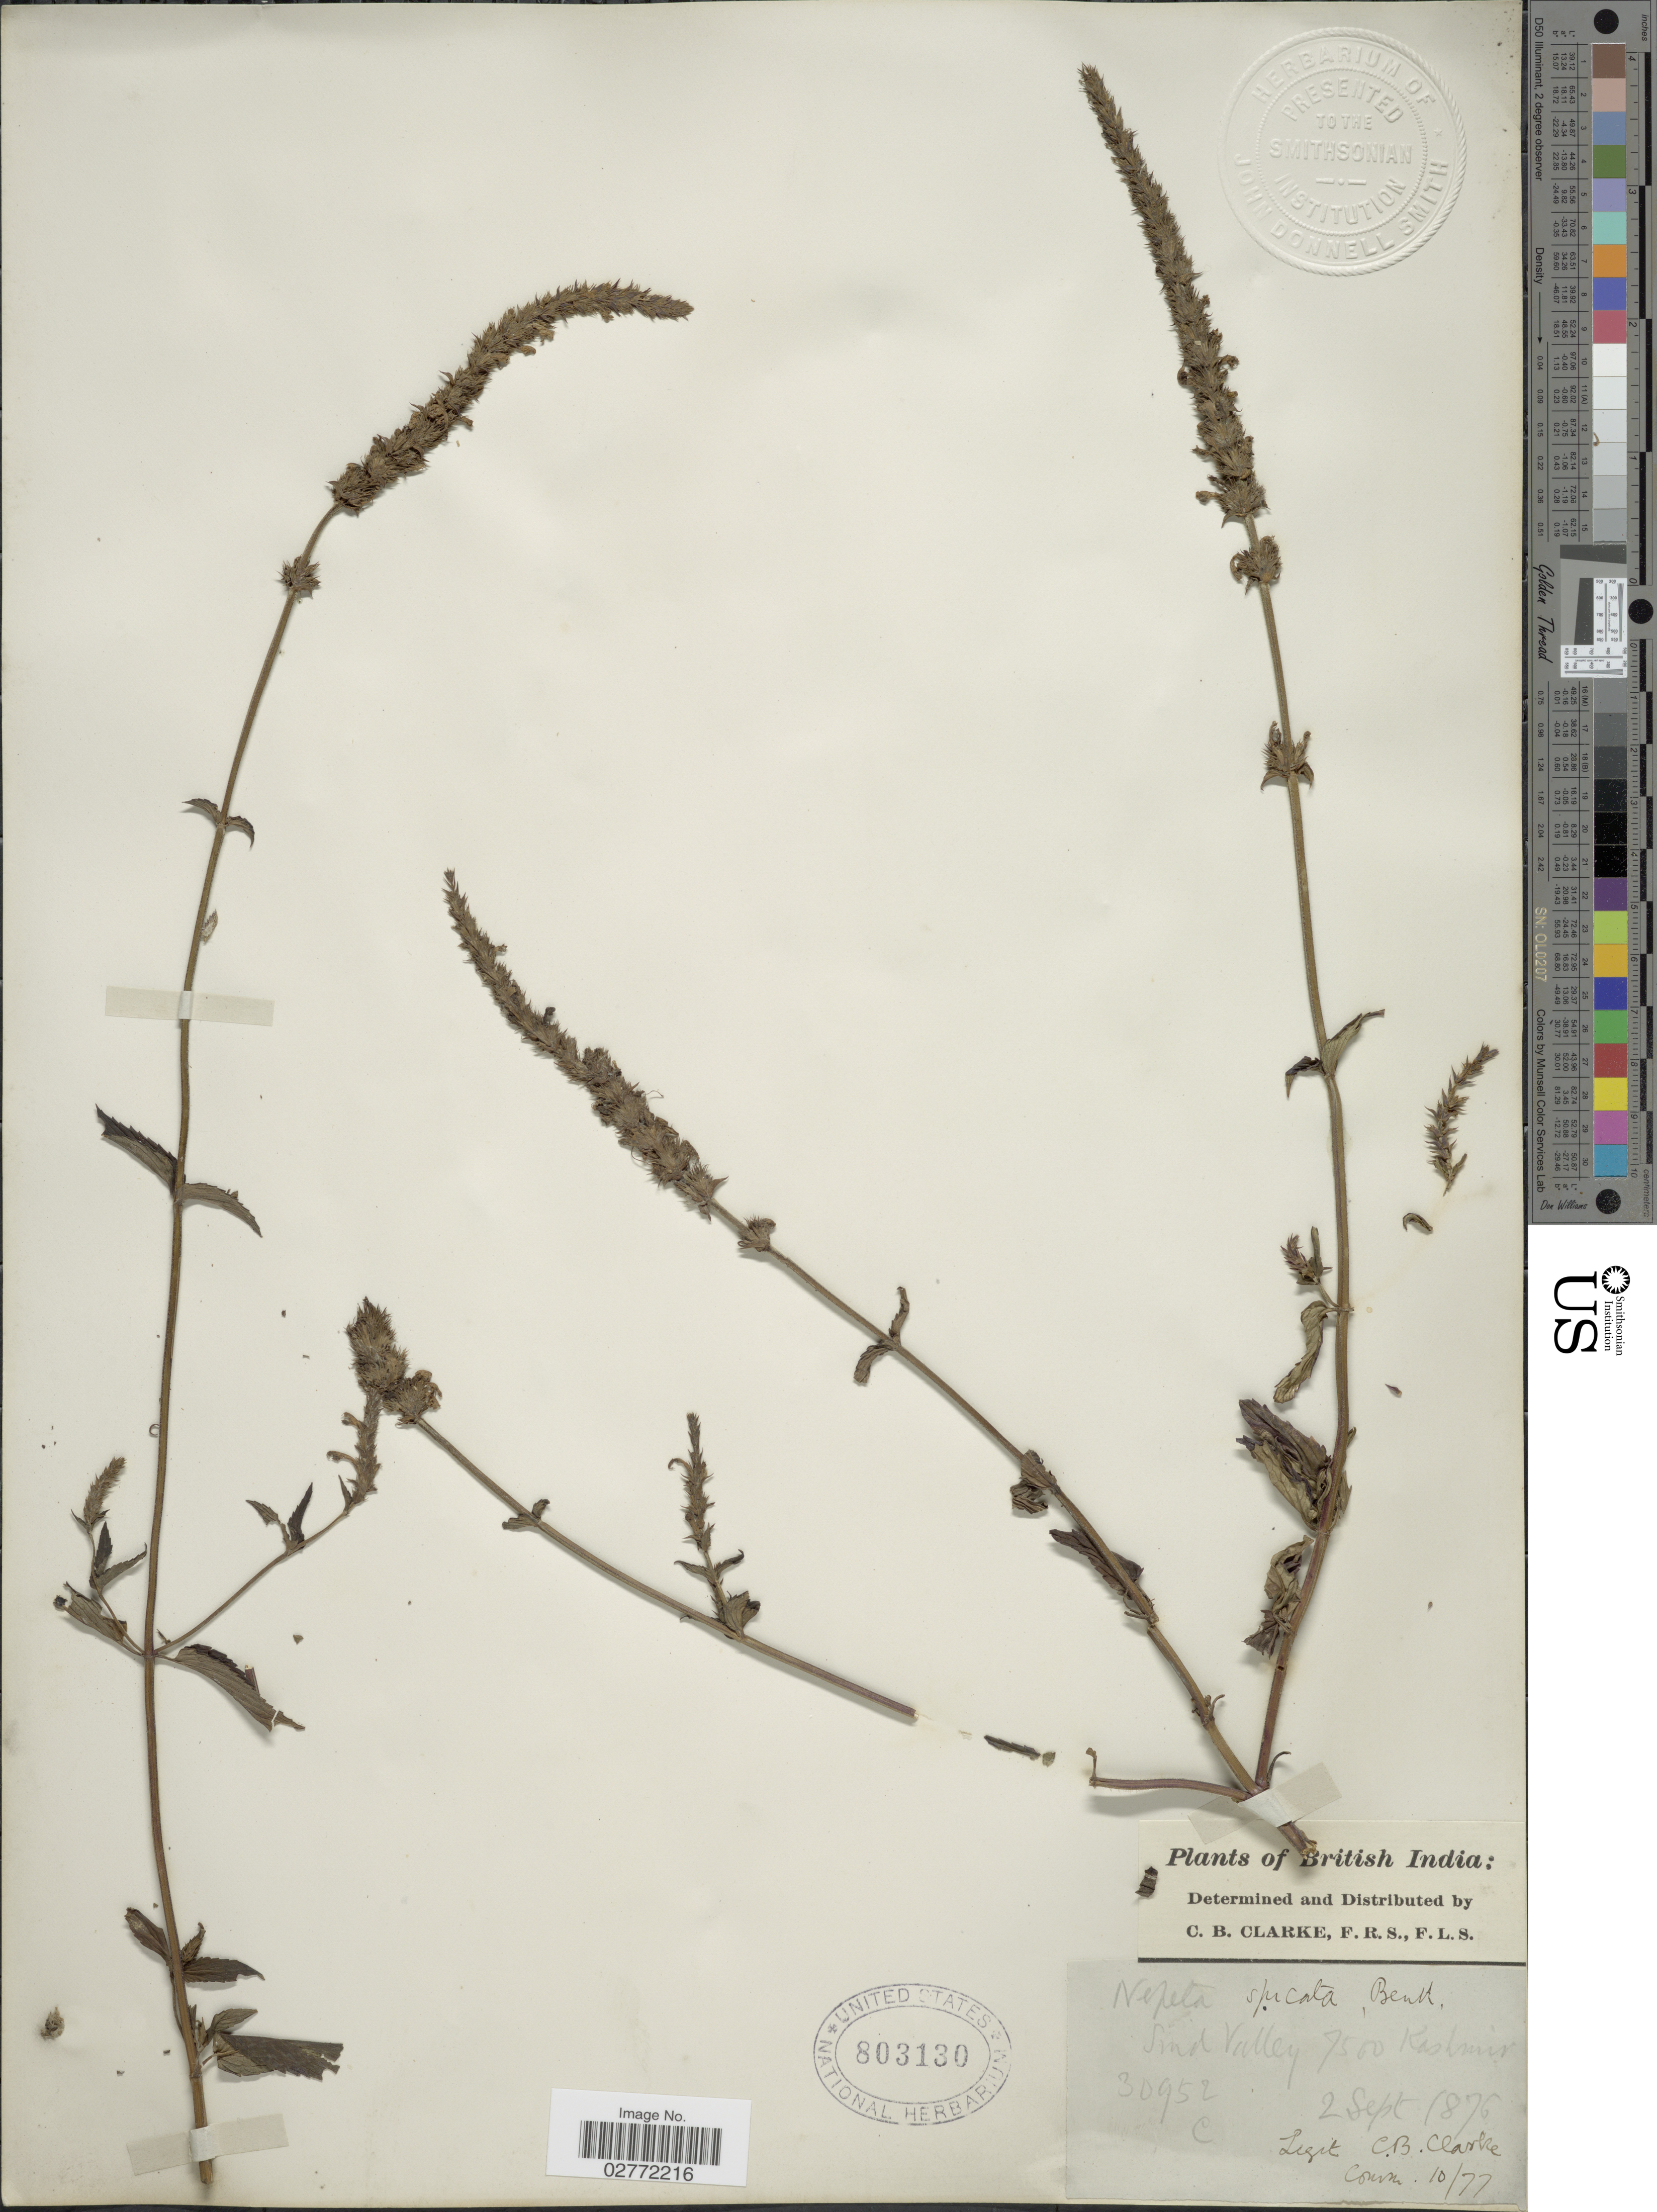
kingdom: Plantae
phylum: Tracheophyta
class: Magnoliopsida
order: Lamiales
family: Lamiaceae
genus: Nepeta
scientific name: Nepeta spicata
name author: Benth.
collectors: C. B. Clarke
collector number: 30952C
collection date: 1876-09-02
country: India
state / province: Jammu and Kashmir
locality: British India, Sind Valley, Kashmir.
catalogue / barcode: US 803130